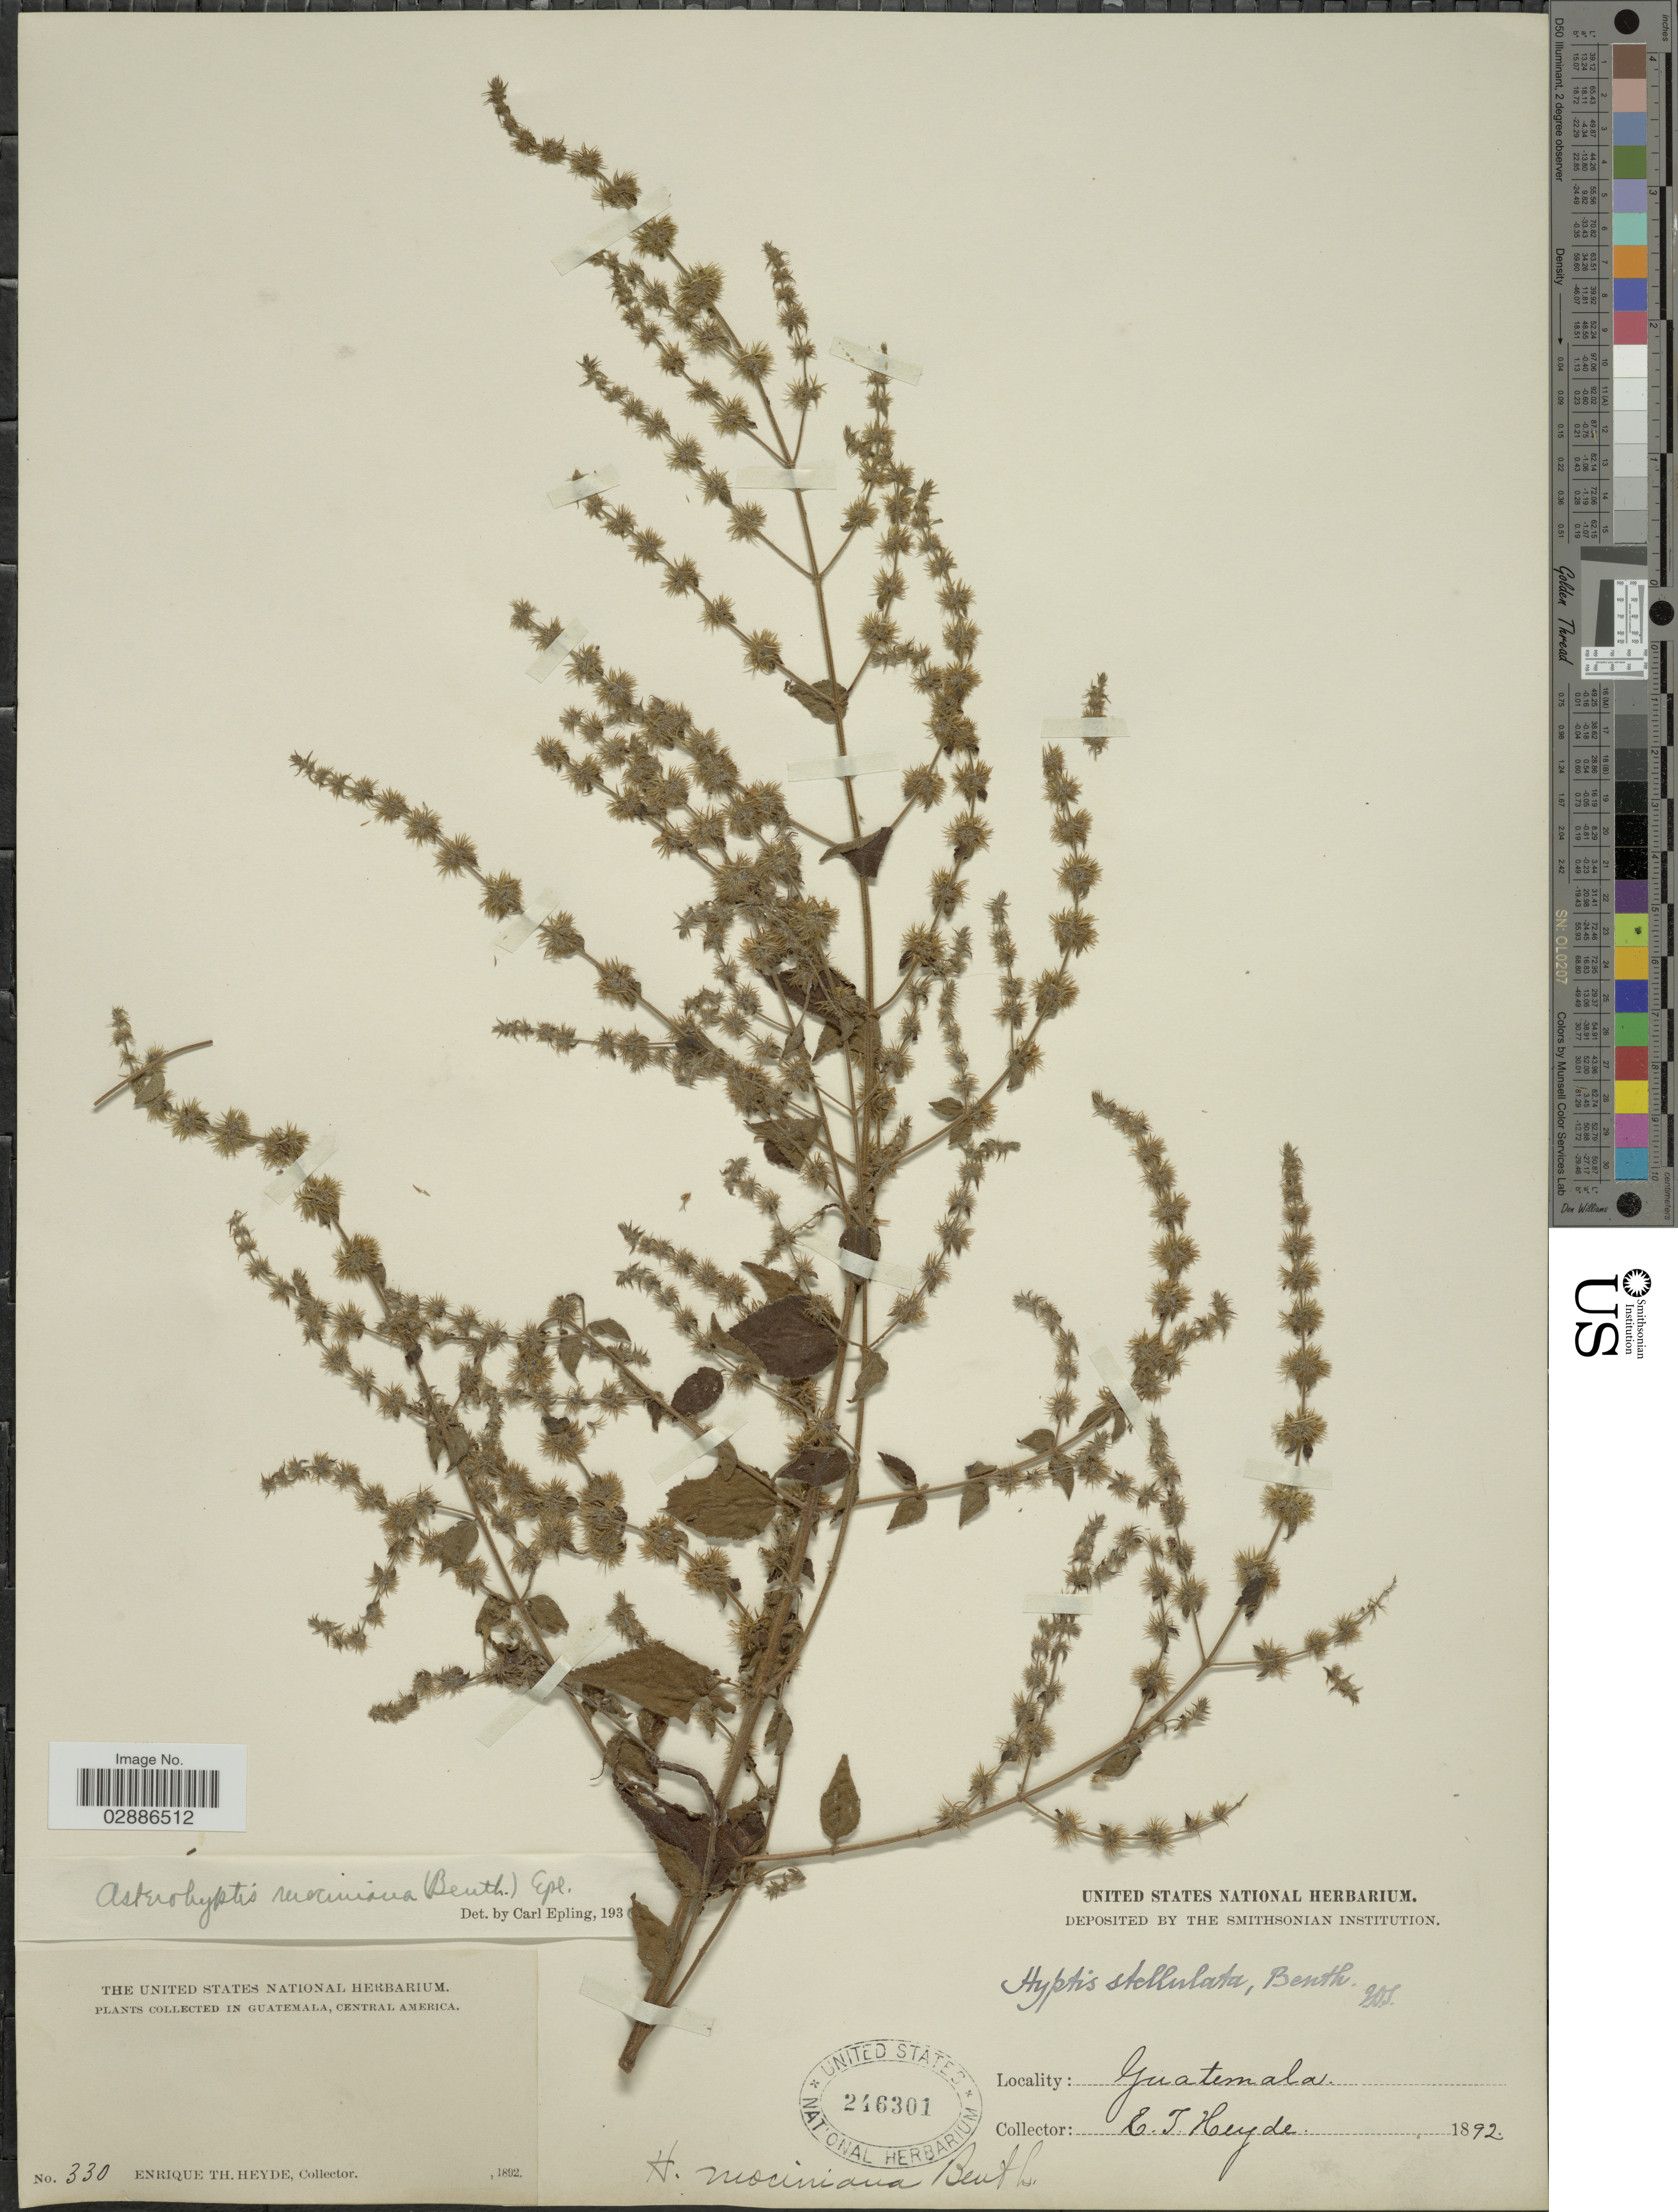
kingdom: Plantae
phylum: Tracheophyta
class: Magnoliopsida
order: Lamiales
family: Lamiaceae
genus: Asterohyptis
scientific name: Asterohyptis mociniana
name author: (Benth.) Epling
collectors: E. T. Heyde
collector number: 330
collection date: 1892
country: Guatemala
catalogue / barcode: US 246301